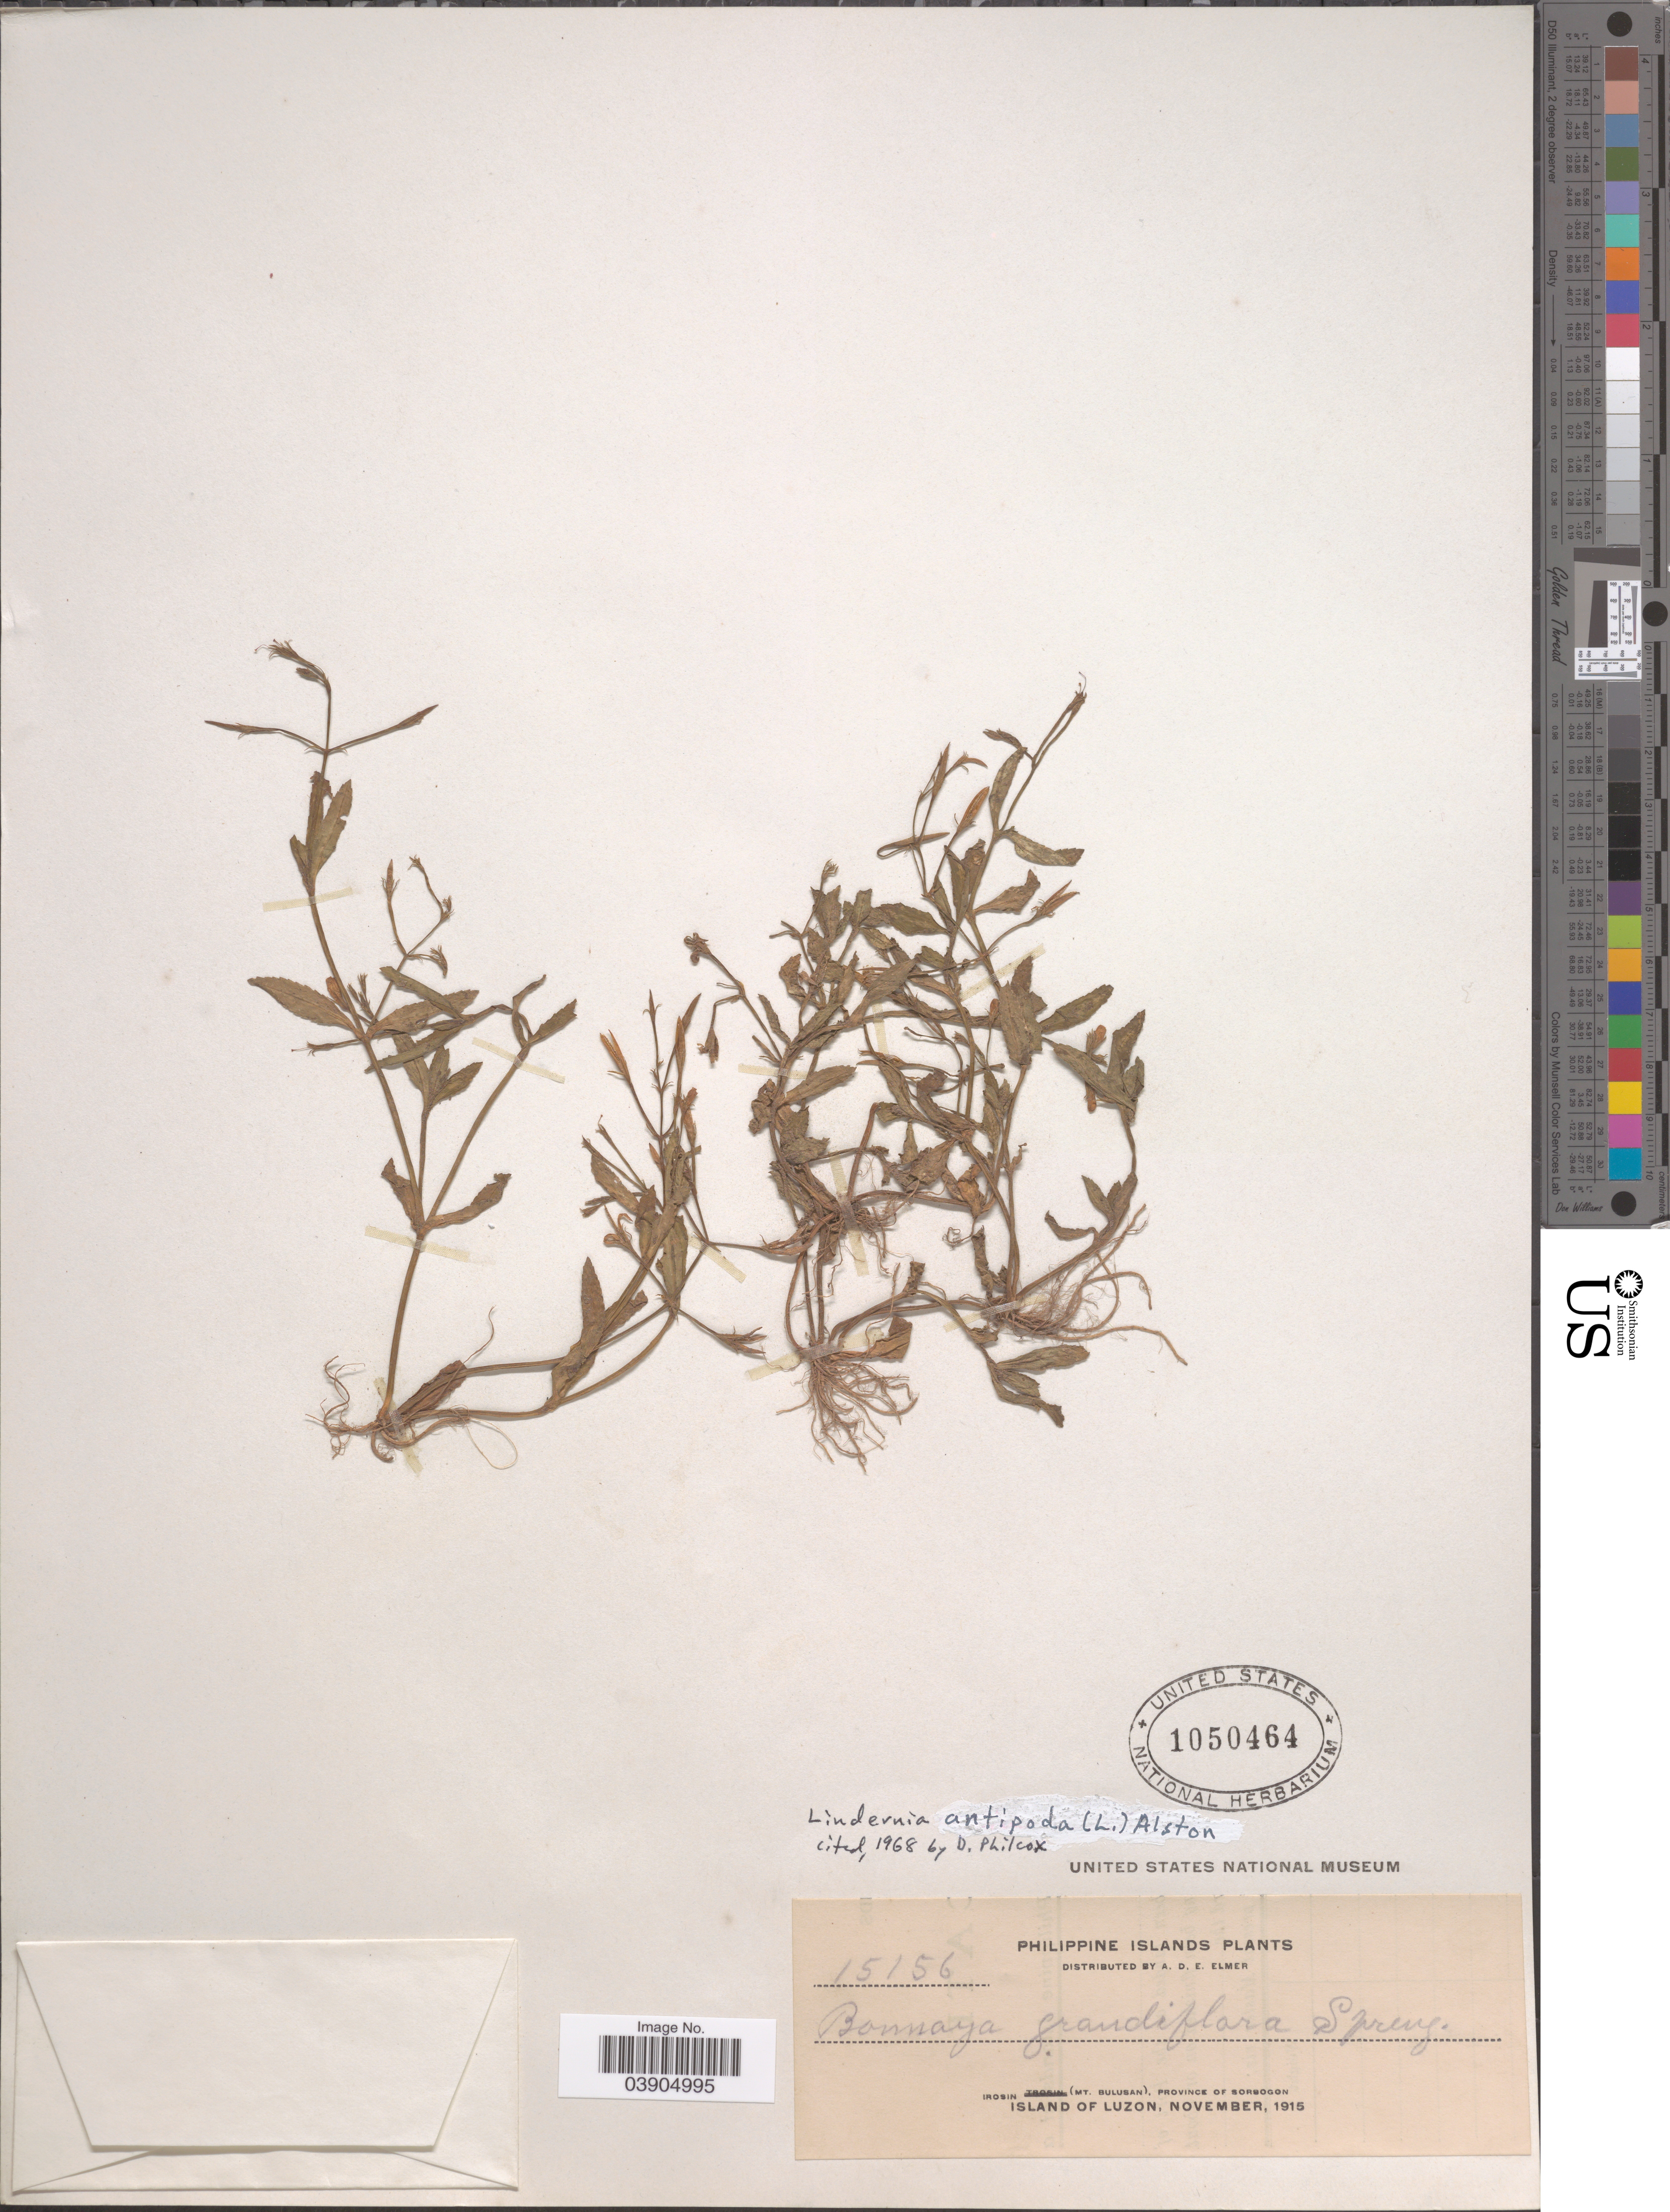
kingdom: Plantae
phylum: Tracheophyta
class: Magnoliopsida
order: Lamiales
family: Linderniaceae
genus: Lindernia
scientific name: Lindernia antipoda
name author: (L.) Alston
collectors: A. D. E. Elmer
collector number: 15156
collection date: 1915-11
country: Philippines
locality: Irosin (Mt. Bulusan), Province of Sorsogon. Island of Luzon.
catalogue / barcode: US 1050464